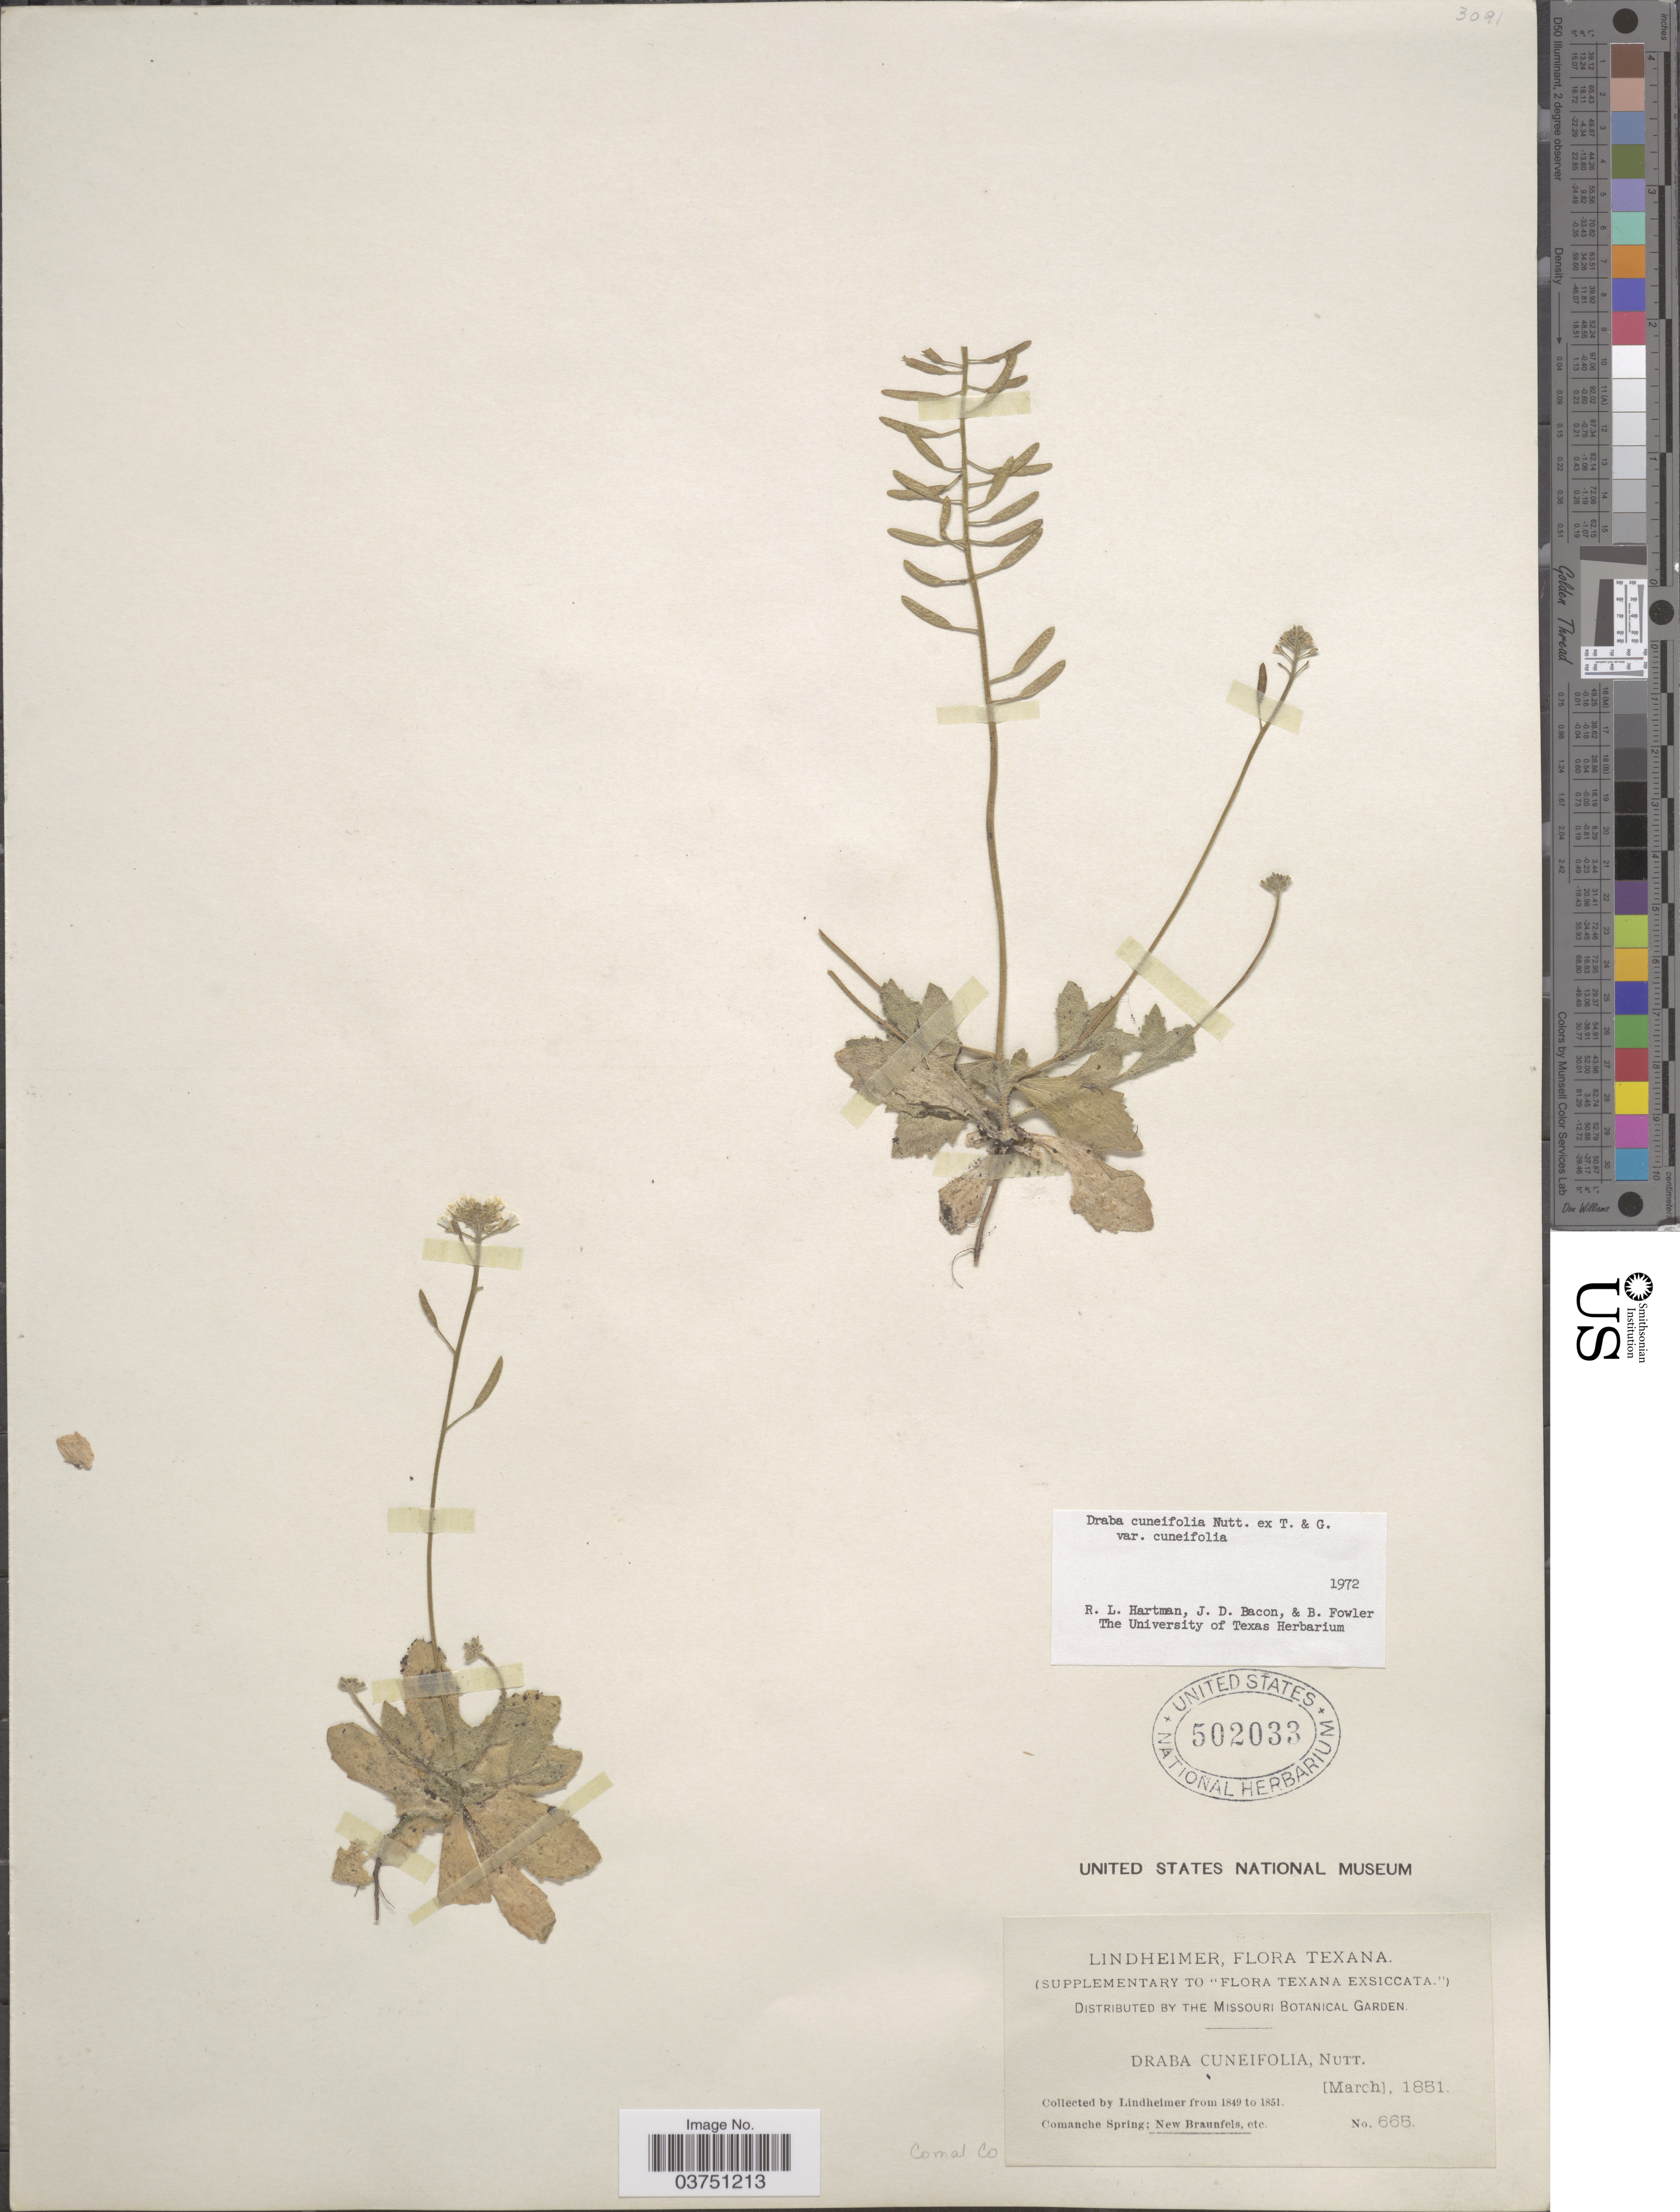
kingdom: Plantae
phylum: Tracheophyta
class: Magnoliopsida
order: Brassicales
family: Brassicaceae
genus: Draba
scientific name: Draba cuneifolia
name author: Nutt.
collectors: -. Lindheimer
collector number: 665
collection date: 1851-03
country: United States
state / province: Texas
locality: Comanche Spring; New Braunfels. Comal Co.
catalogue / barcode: US 502033